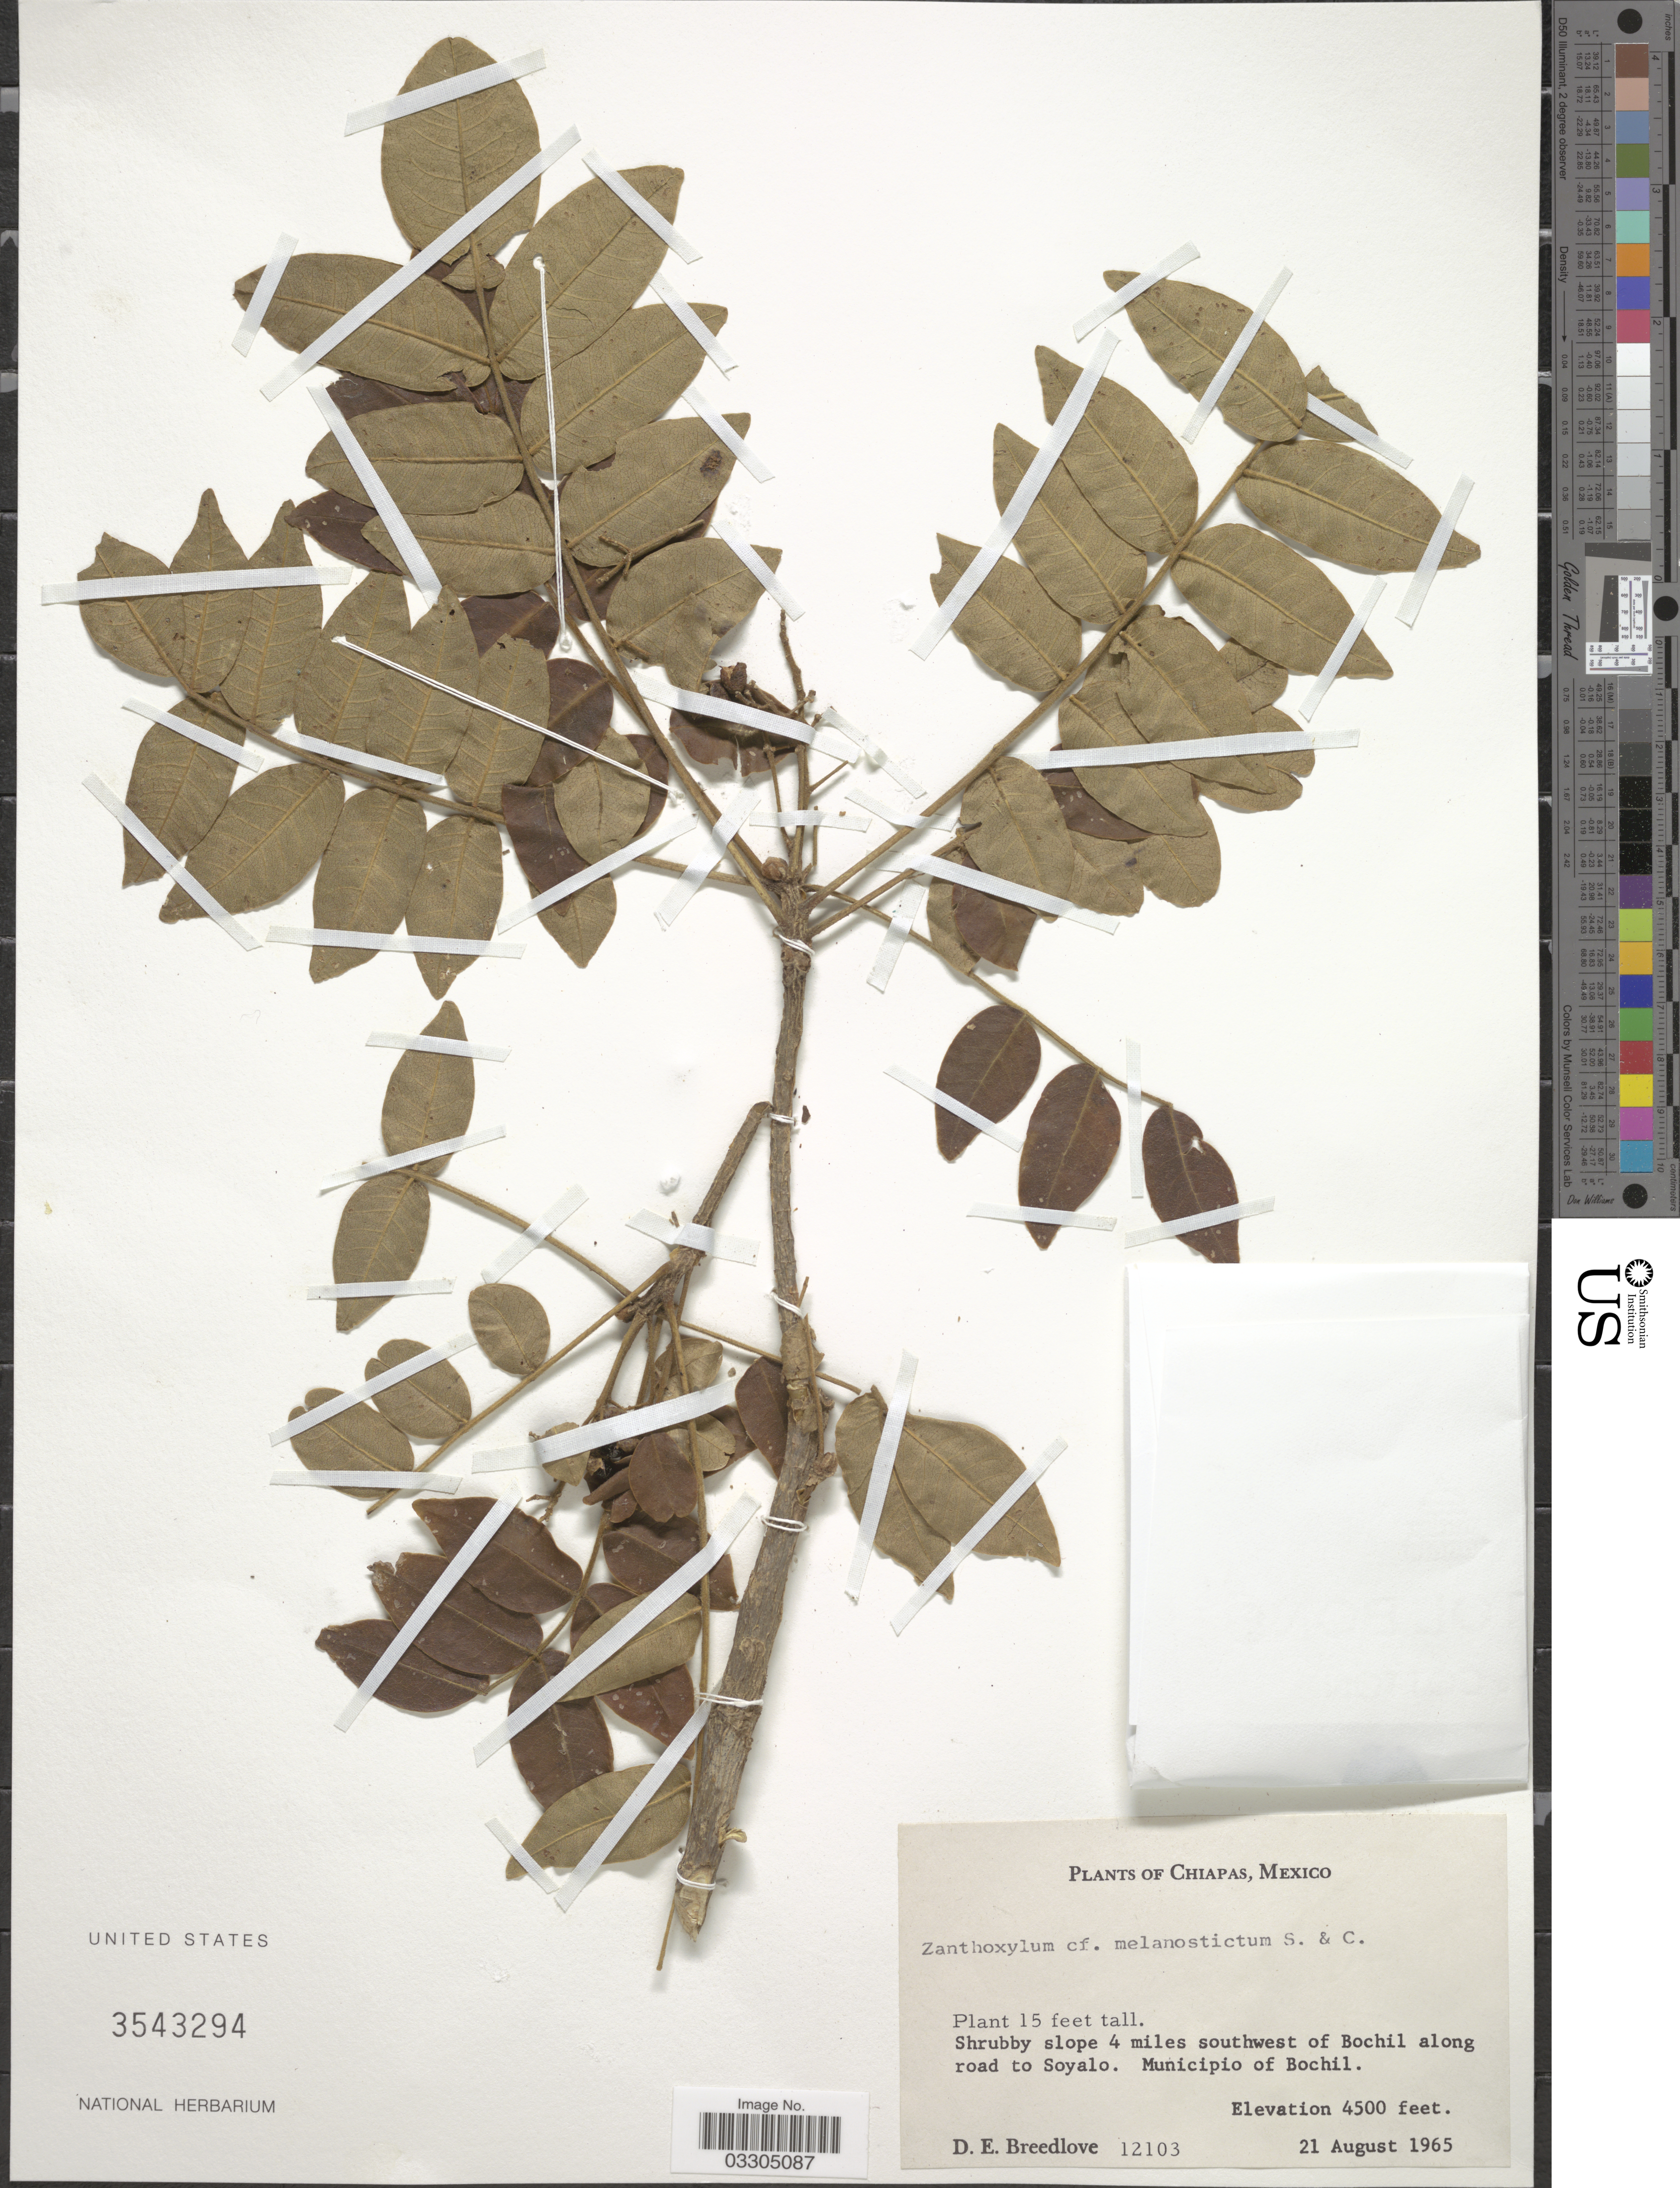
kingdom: Plantae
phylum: Tracheophyta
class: Magnoliopsida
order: Sapindales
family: Rutaceae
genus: Zanthoxylum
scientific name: Zanthoxylum mollissimum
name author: (Engl.) P. Wilson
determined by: Londoño-Echeverri, Y.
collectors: D. E. Breedlove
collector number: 12103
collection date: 1965-08-21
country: Mexico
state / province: Chiapas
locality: Shrubby slope 4 miles southwest of Bochil along road to Soyalo. Municipio of Bochil.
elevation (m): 1372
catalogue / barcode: US 3543294